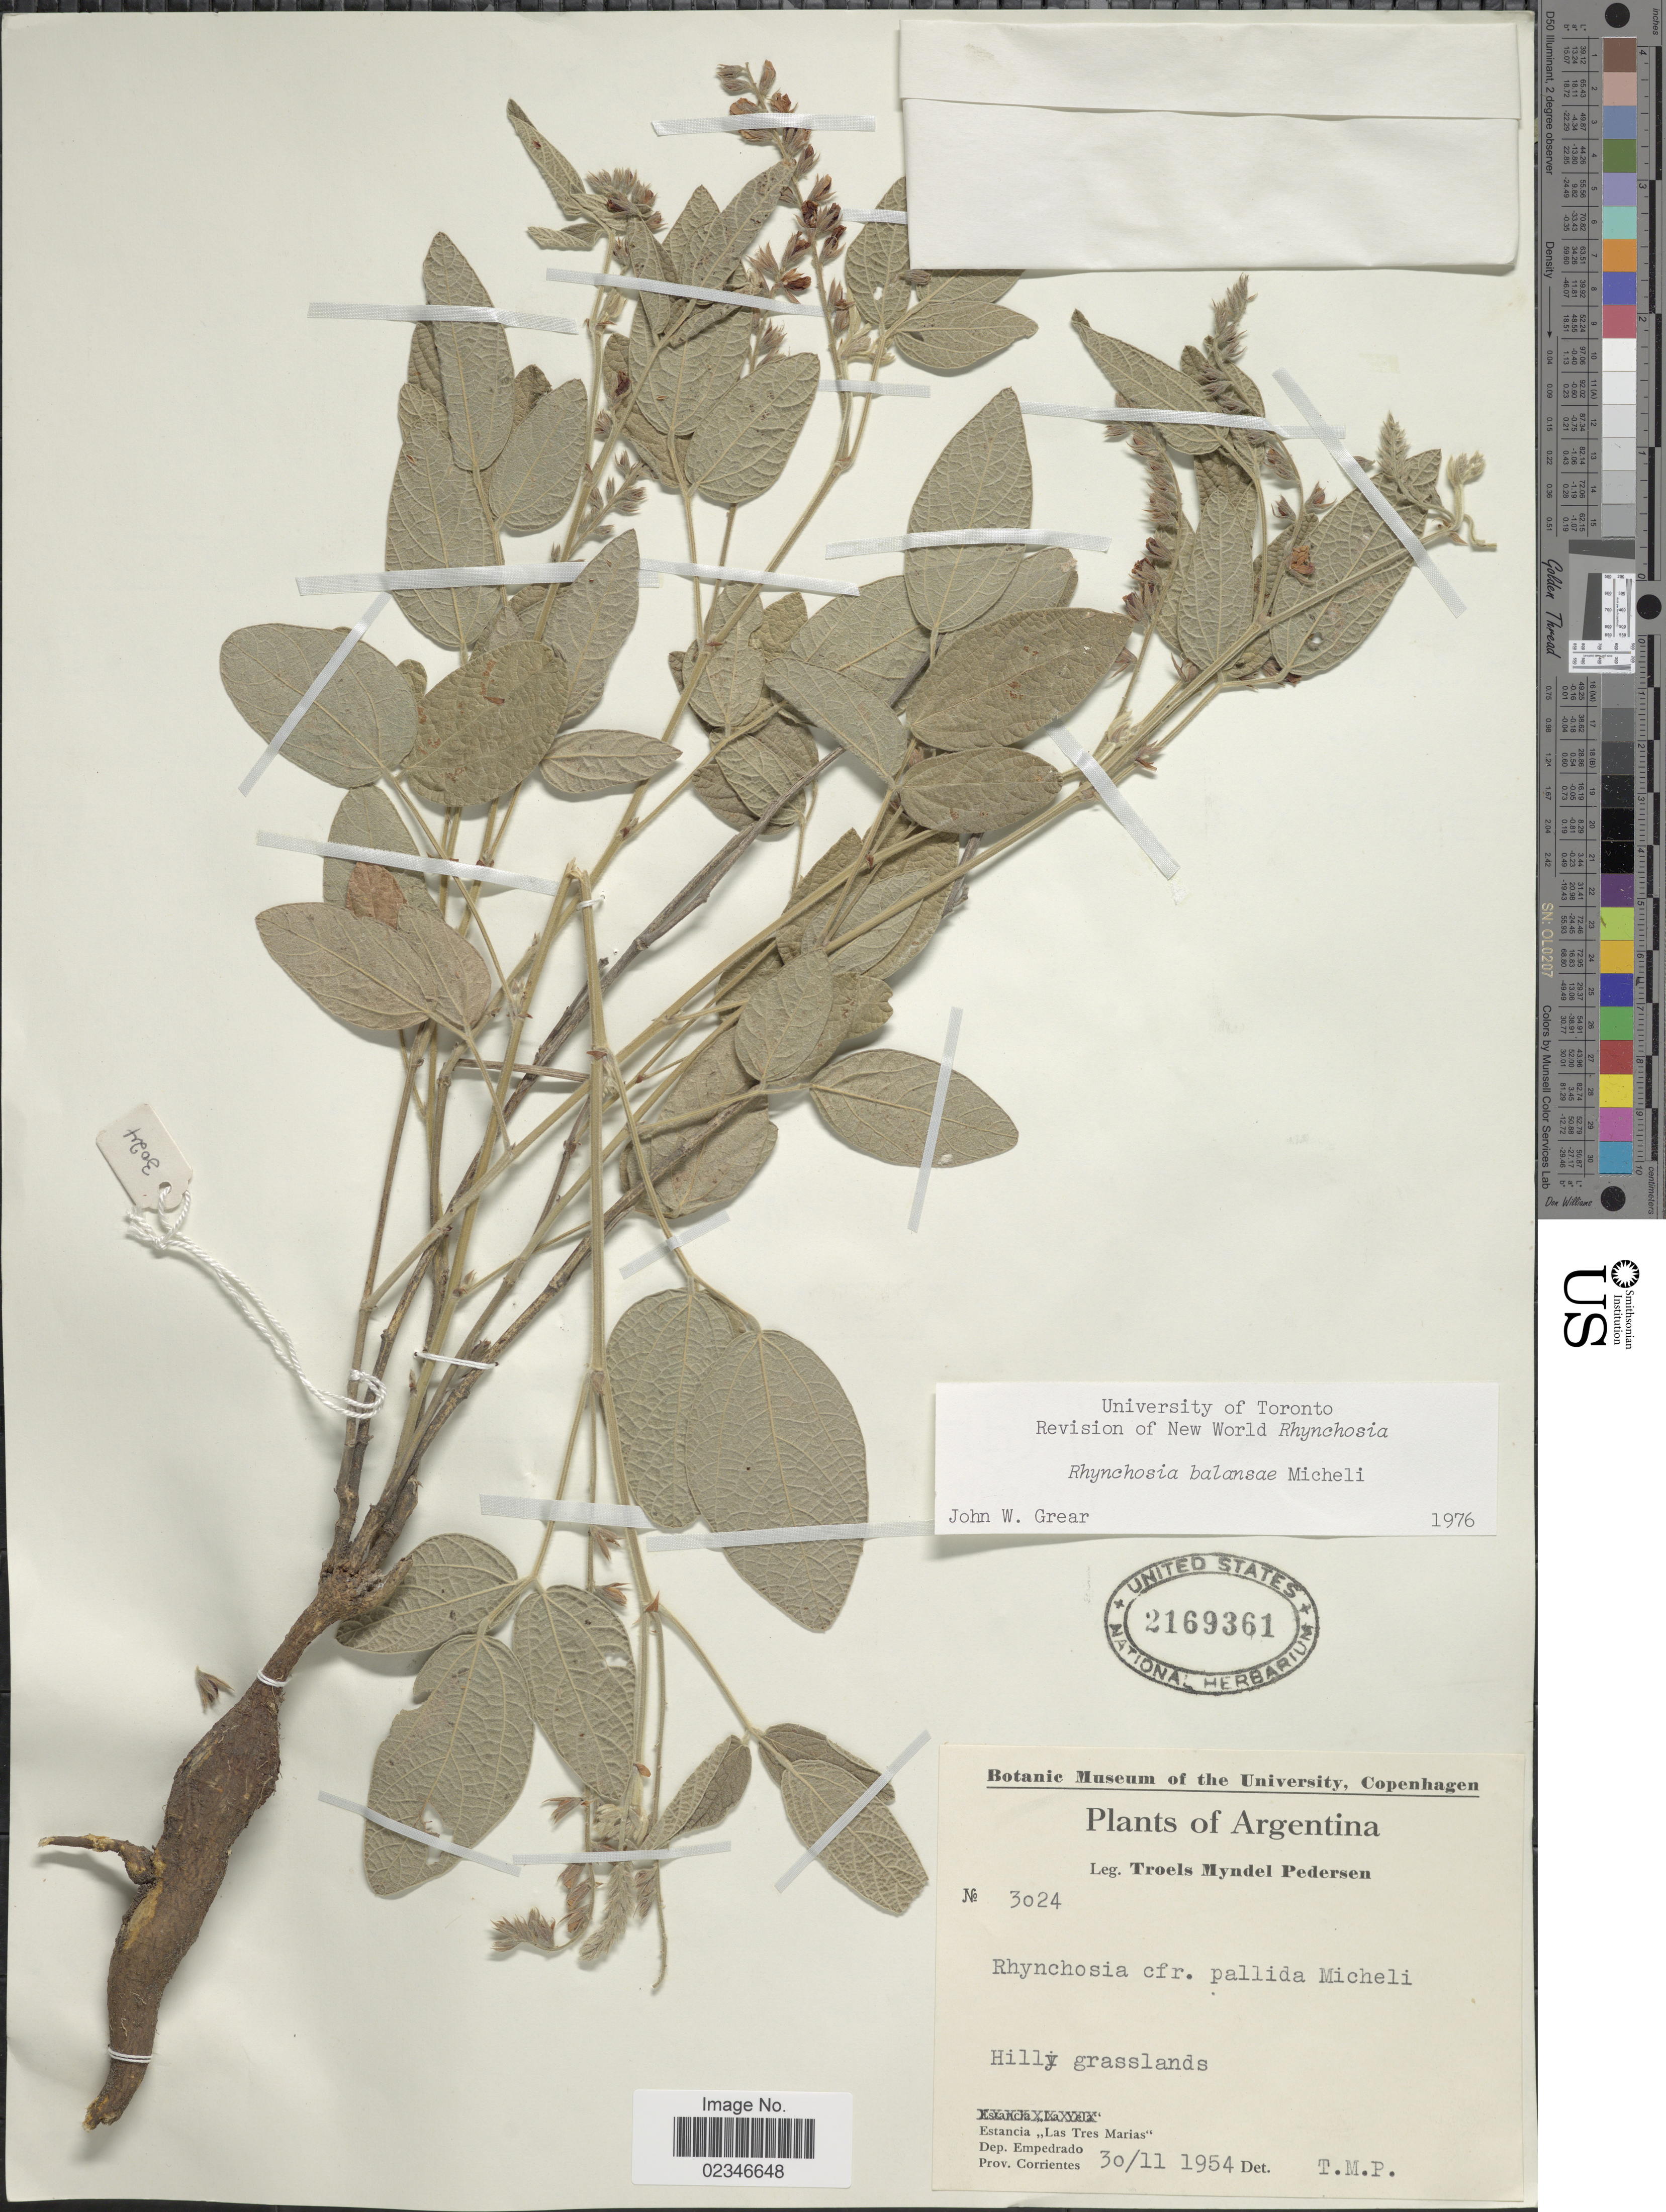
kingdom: Plantae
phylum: Tracheophyta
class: Magnoliopsida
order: Fabales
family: Fabaceae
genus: Rhynchosia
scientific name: Rhynchosia balansae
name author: Micheli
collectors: T. Pederson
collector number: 3024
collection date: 1954-11-30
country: Argentina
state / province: Corrientes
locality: Estancia Las Tres Marias, Dep. Empedrado, Prov. Corrientes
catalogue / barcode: US 2169361